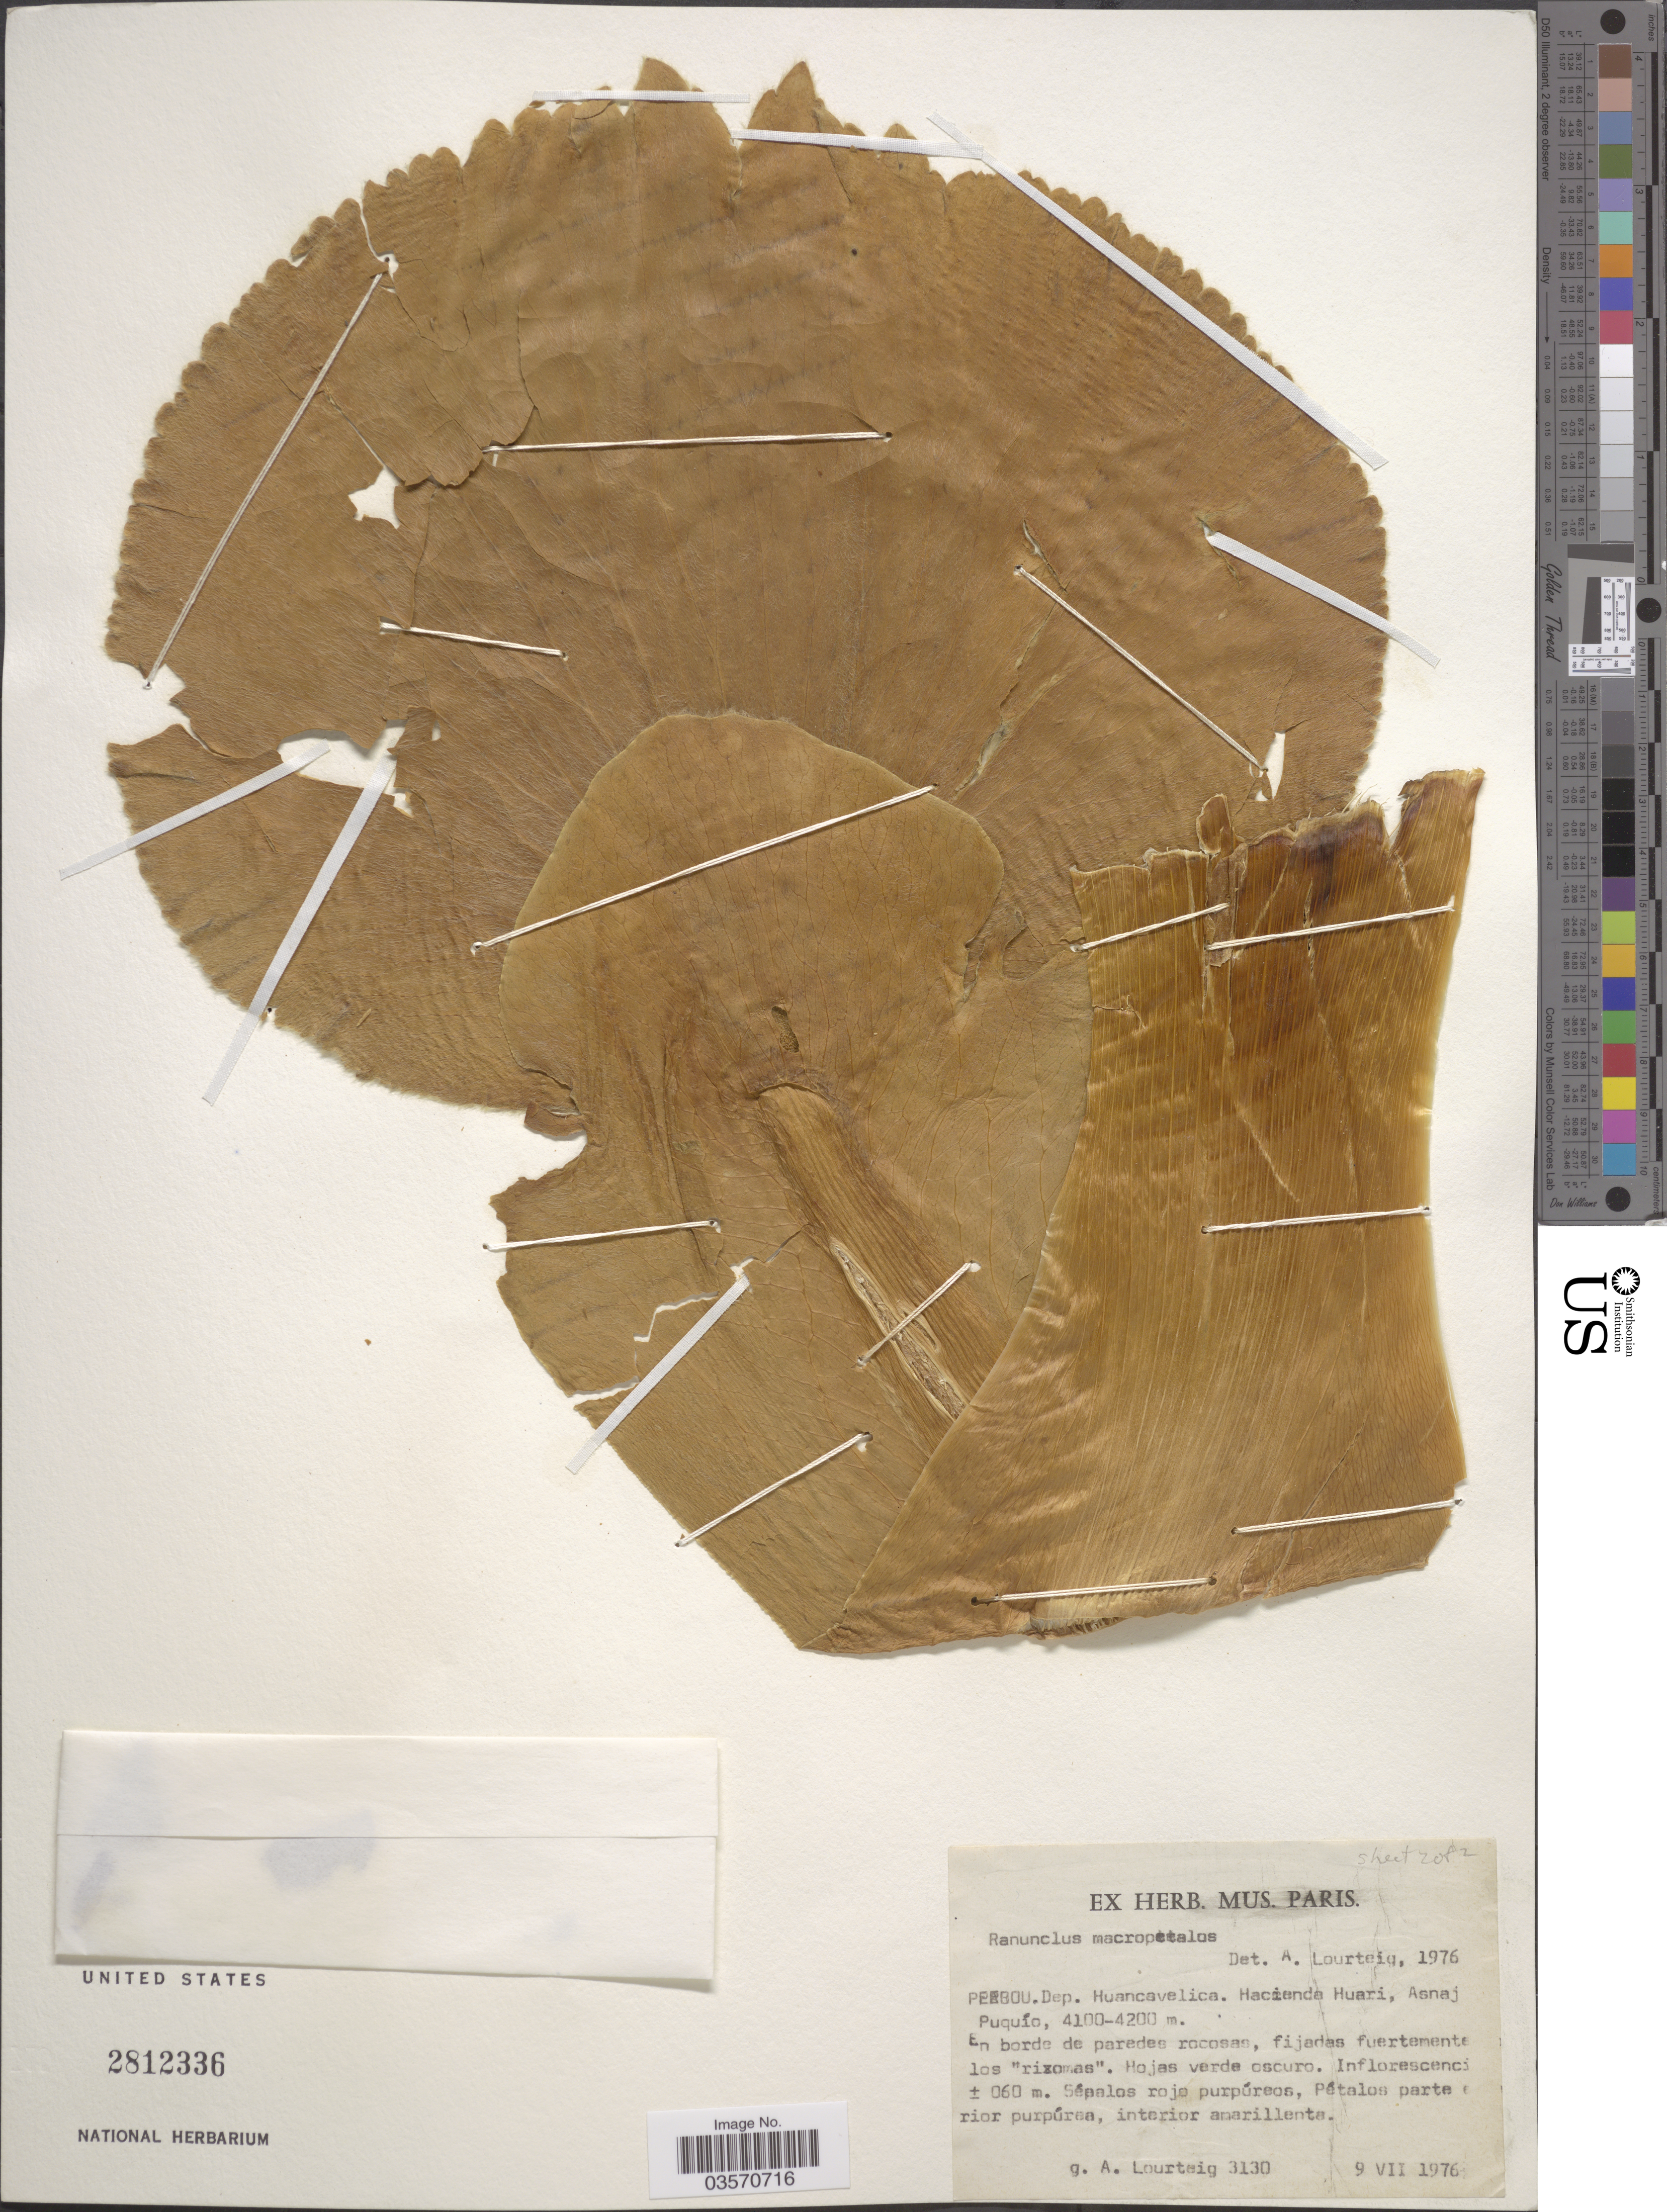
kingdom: Plantae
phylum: Tracheophyta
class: Magnoliopsida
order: Ranunculales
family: Ranunculaceae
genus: Krapfia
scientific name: Krapfia macropetala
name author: (DC.) Tamura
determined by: Strong, M. T., (US), Smithsonian Institution - National Museum of Natural History (UNITED STATES)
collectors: A. Lourteig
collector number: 3130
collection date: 1976-07-09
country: Peru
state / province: Huancavelica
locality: Dep. Huancavelica. Hacienda Huari, Asnaj Puquío.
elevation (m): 4100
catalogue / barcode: US 2812336